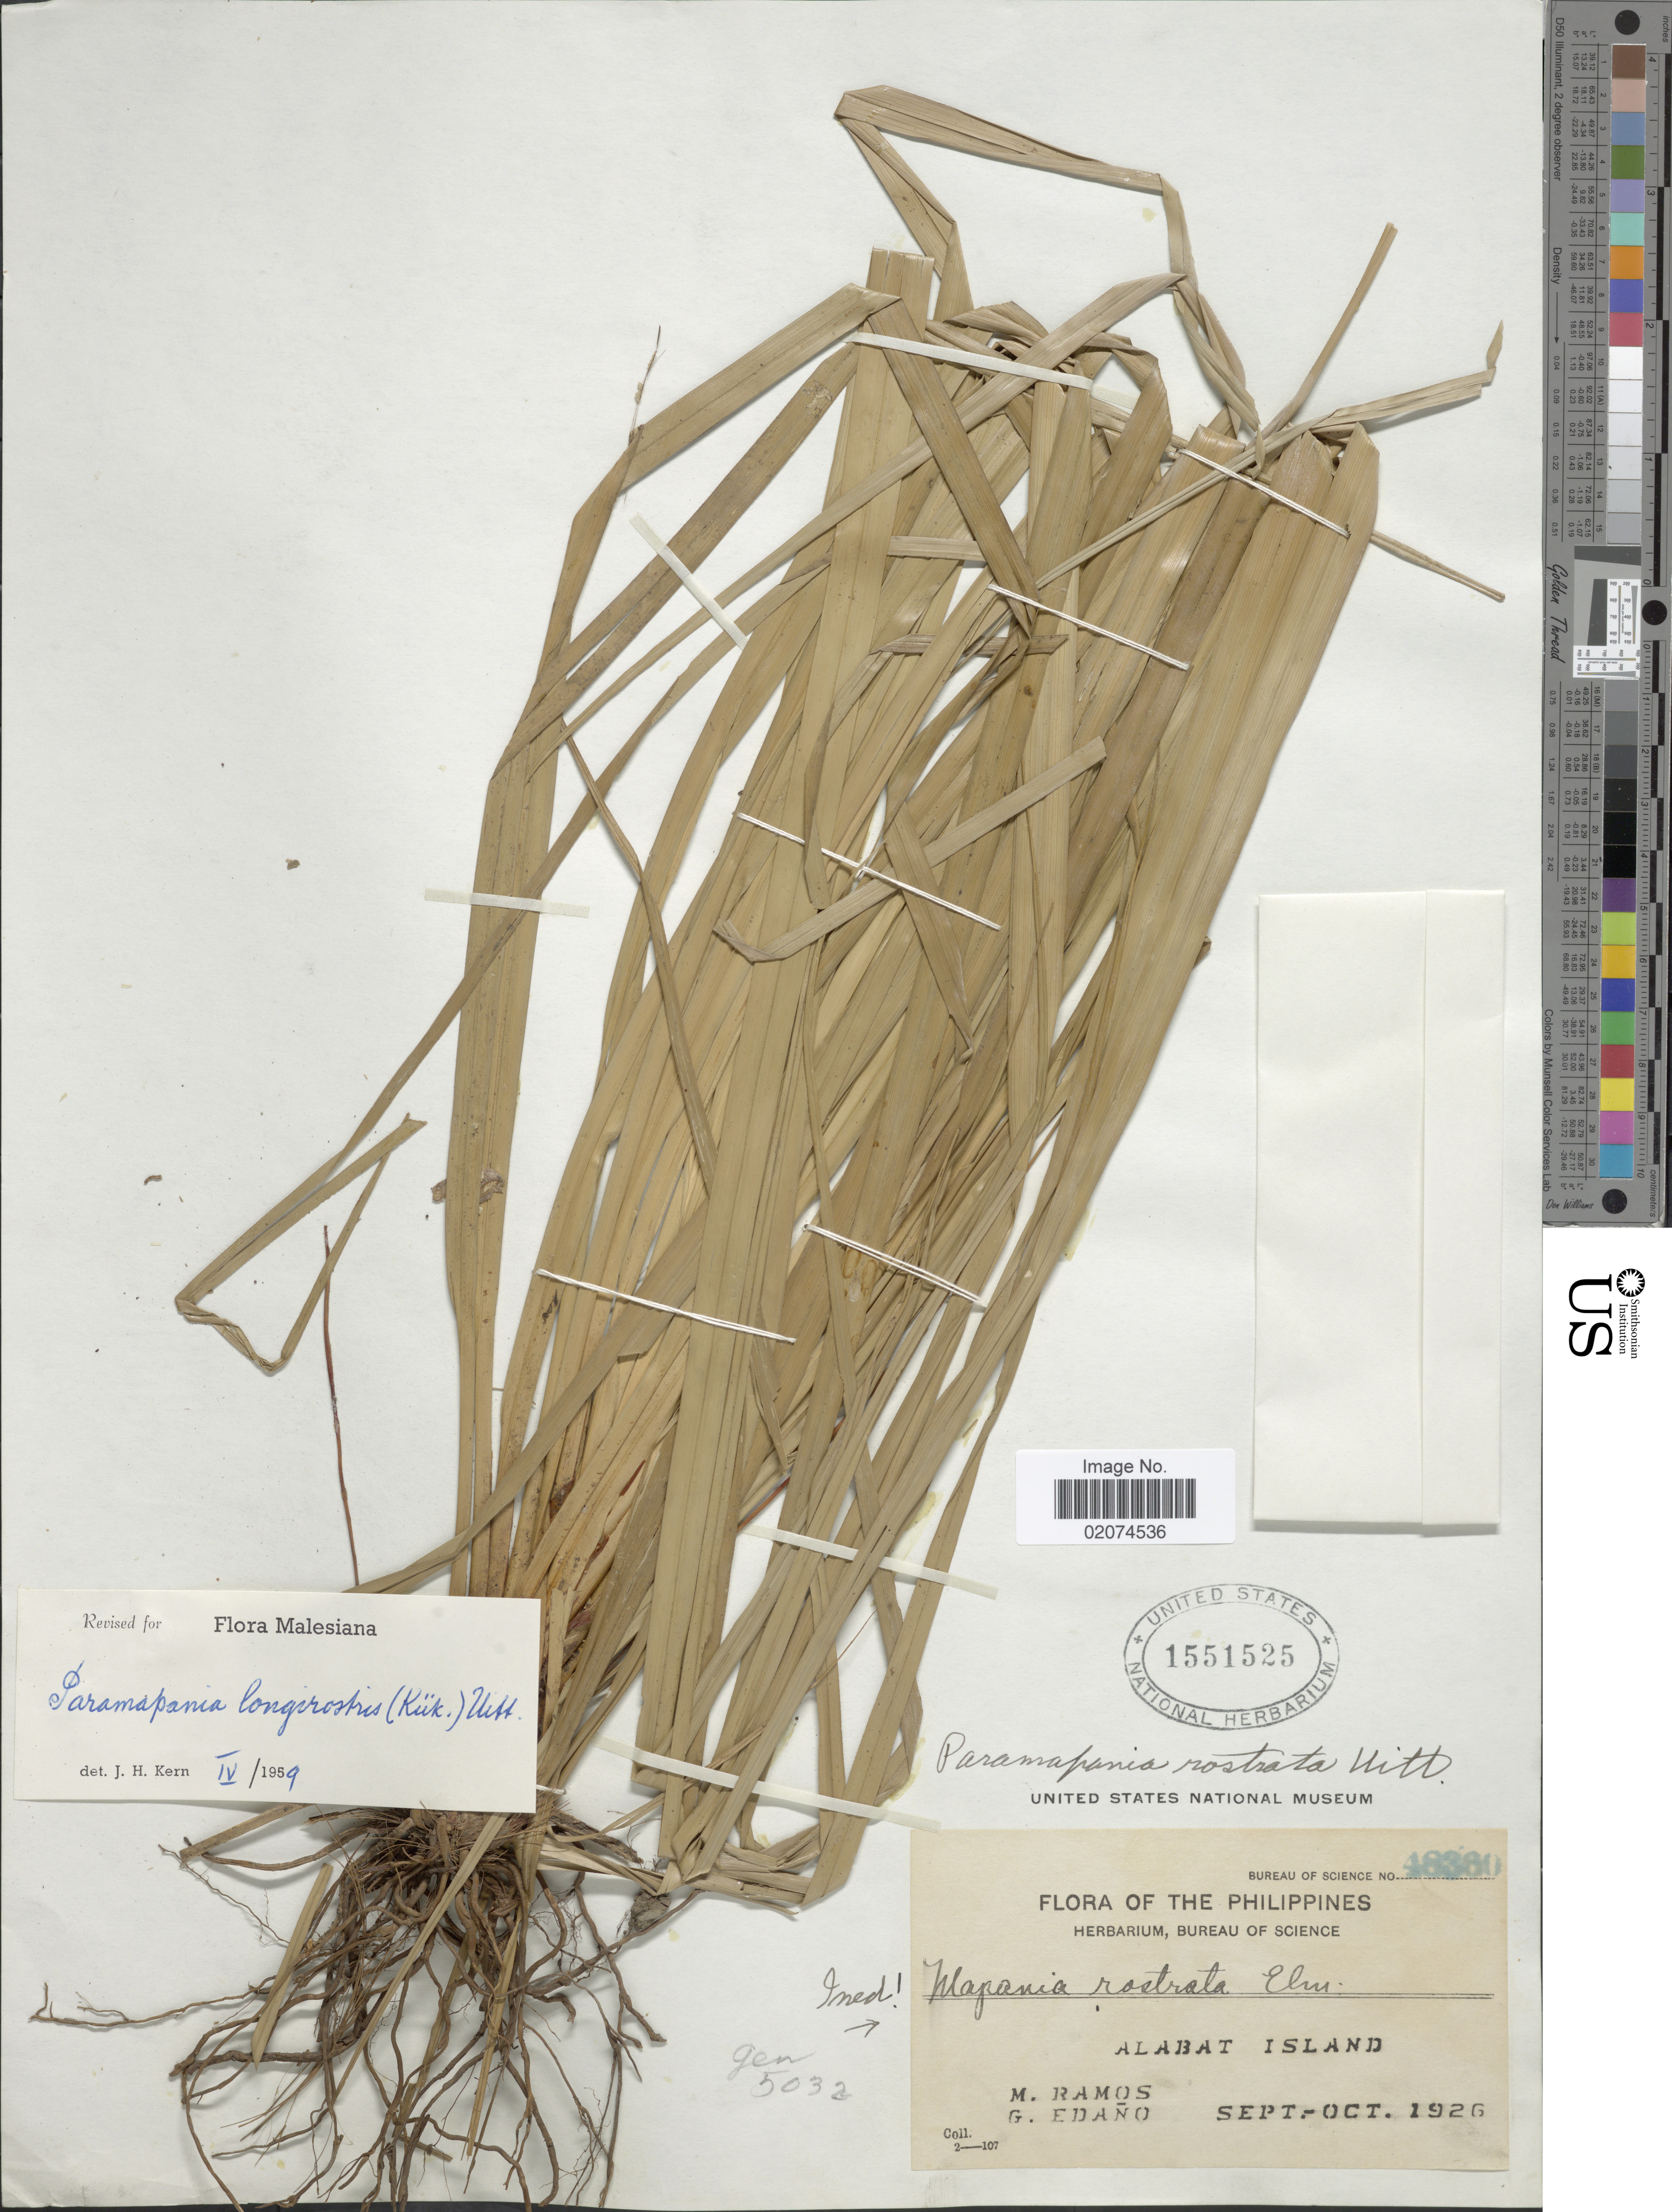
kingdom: Plantae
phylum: Tracheophyta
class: Liliopsida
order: Poales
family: Cyperaceae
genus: Paramapania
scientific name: Paramapania longirostris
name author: (Kük.) Uittien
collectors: M. Ramos & G. Edaño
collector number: Bureau of Science 48380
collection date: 1926-09/1926-10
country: Philippines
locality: Alabat Island.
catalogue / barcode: US 1551525